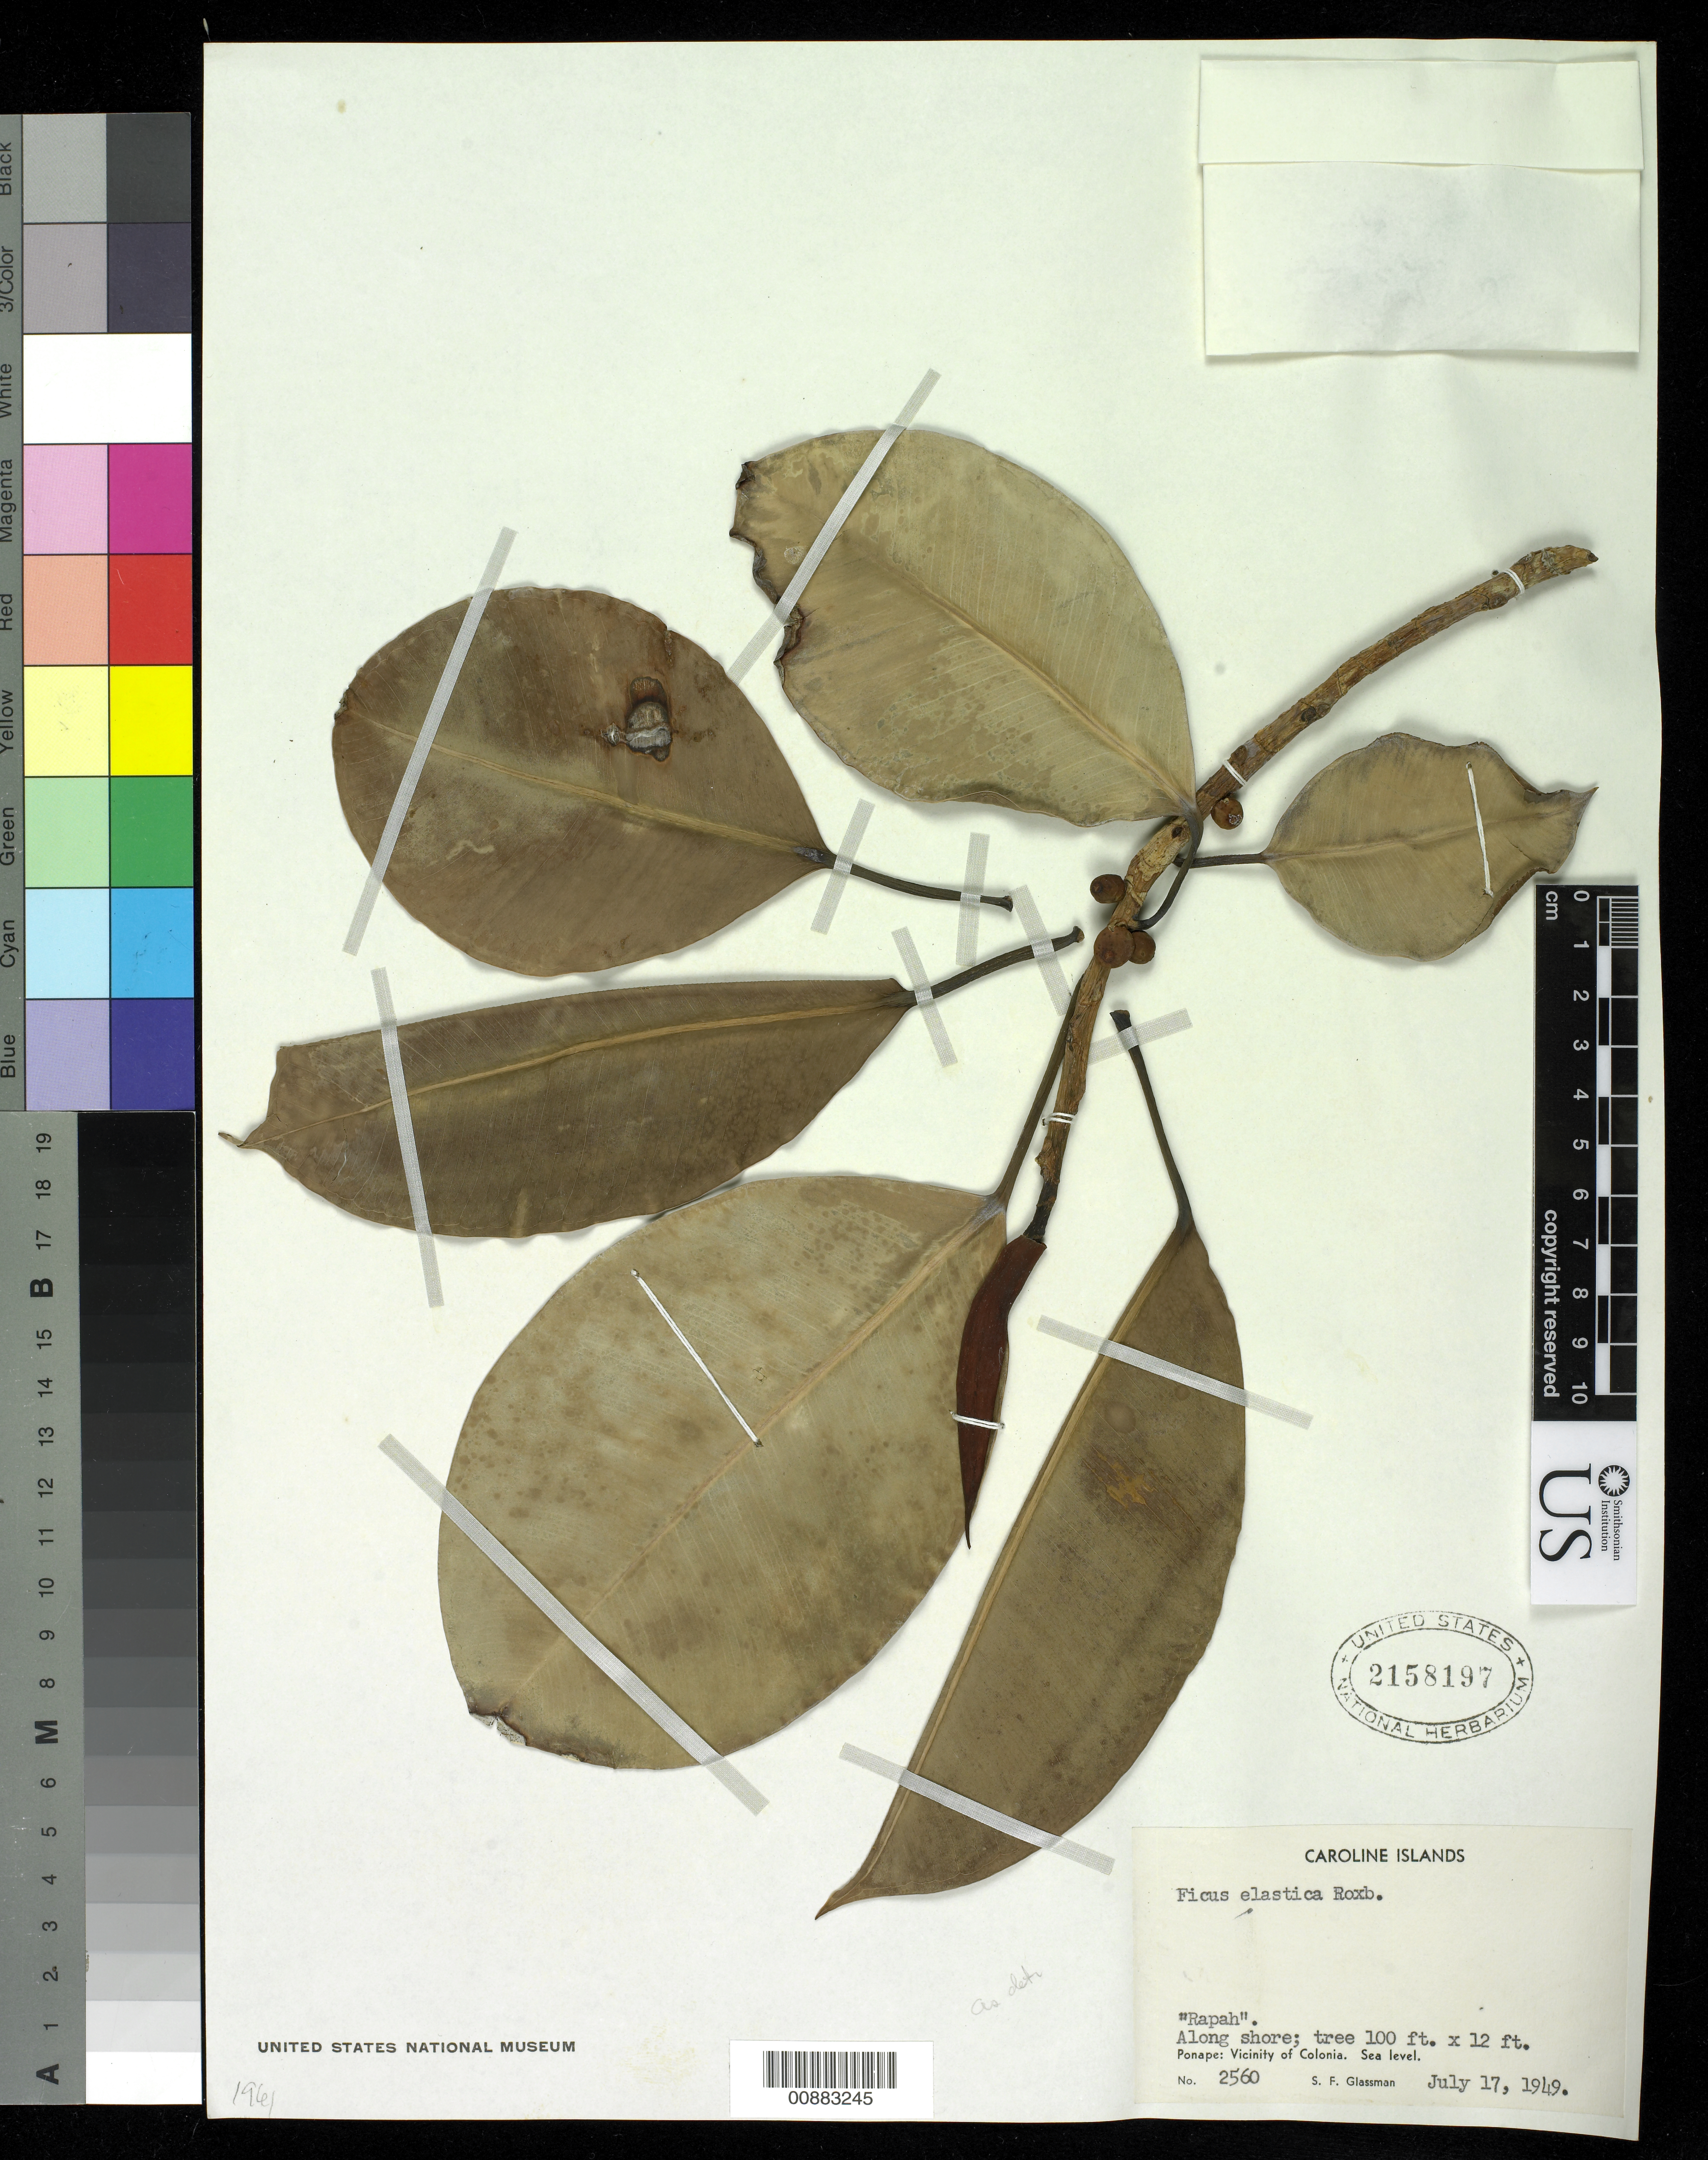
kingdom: Plantae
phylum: Tracheophyta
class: Magnoliopsida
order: Rosales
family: Moraceae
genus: Ficus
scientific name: Ficus elastica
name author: Roxb.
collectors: S. F. Glassman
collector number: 2560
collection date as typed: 17 Jul 1949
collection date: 1949-07-17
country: Micronesia, Federated States of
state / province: Pohnpei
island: Pohnpei [Ponape]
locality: Vicinity of Colonia.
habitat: Along shore.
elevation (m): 0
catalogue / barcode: US 2158197